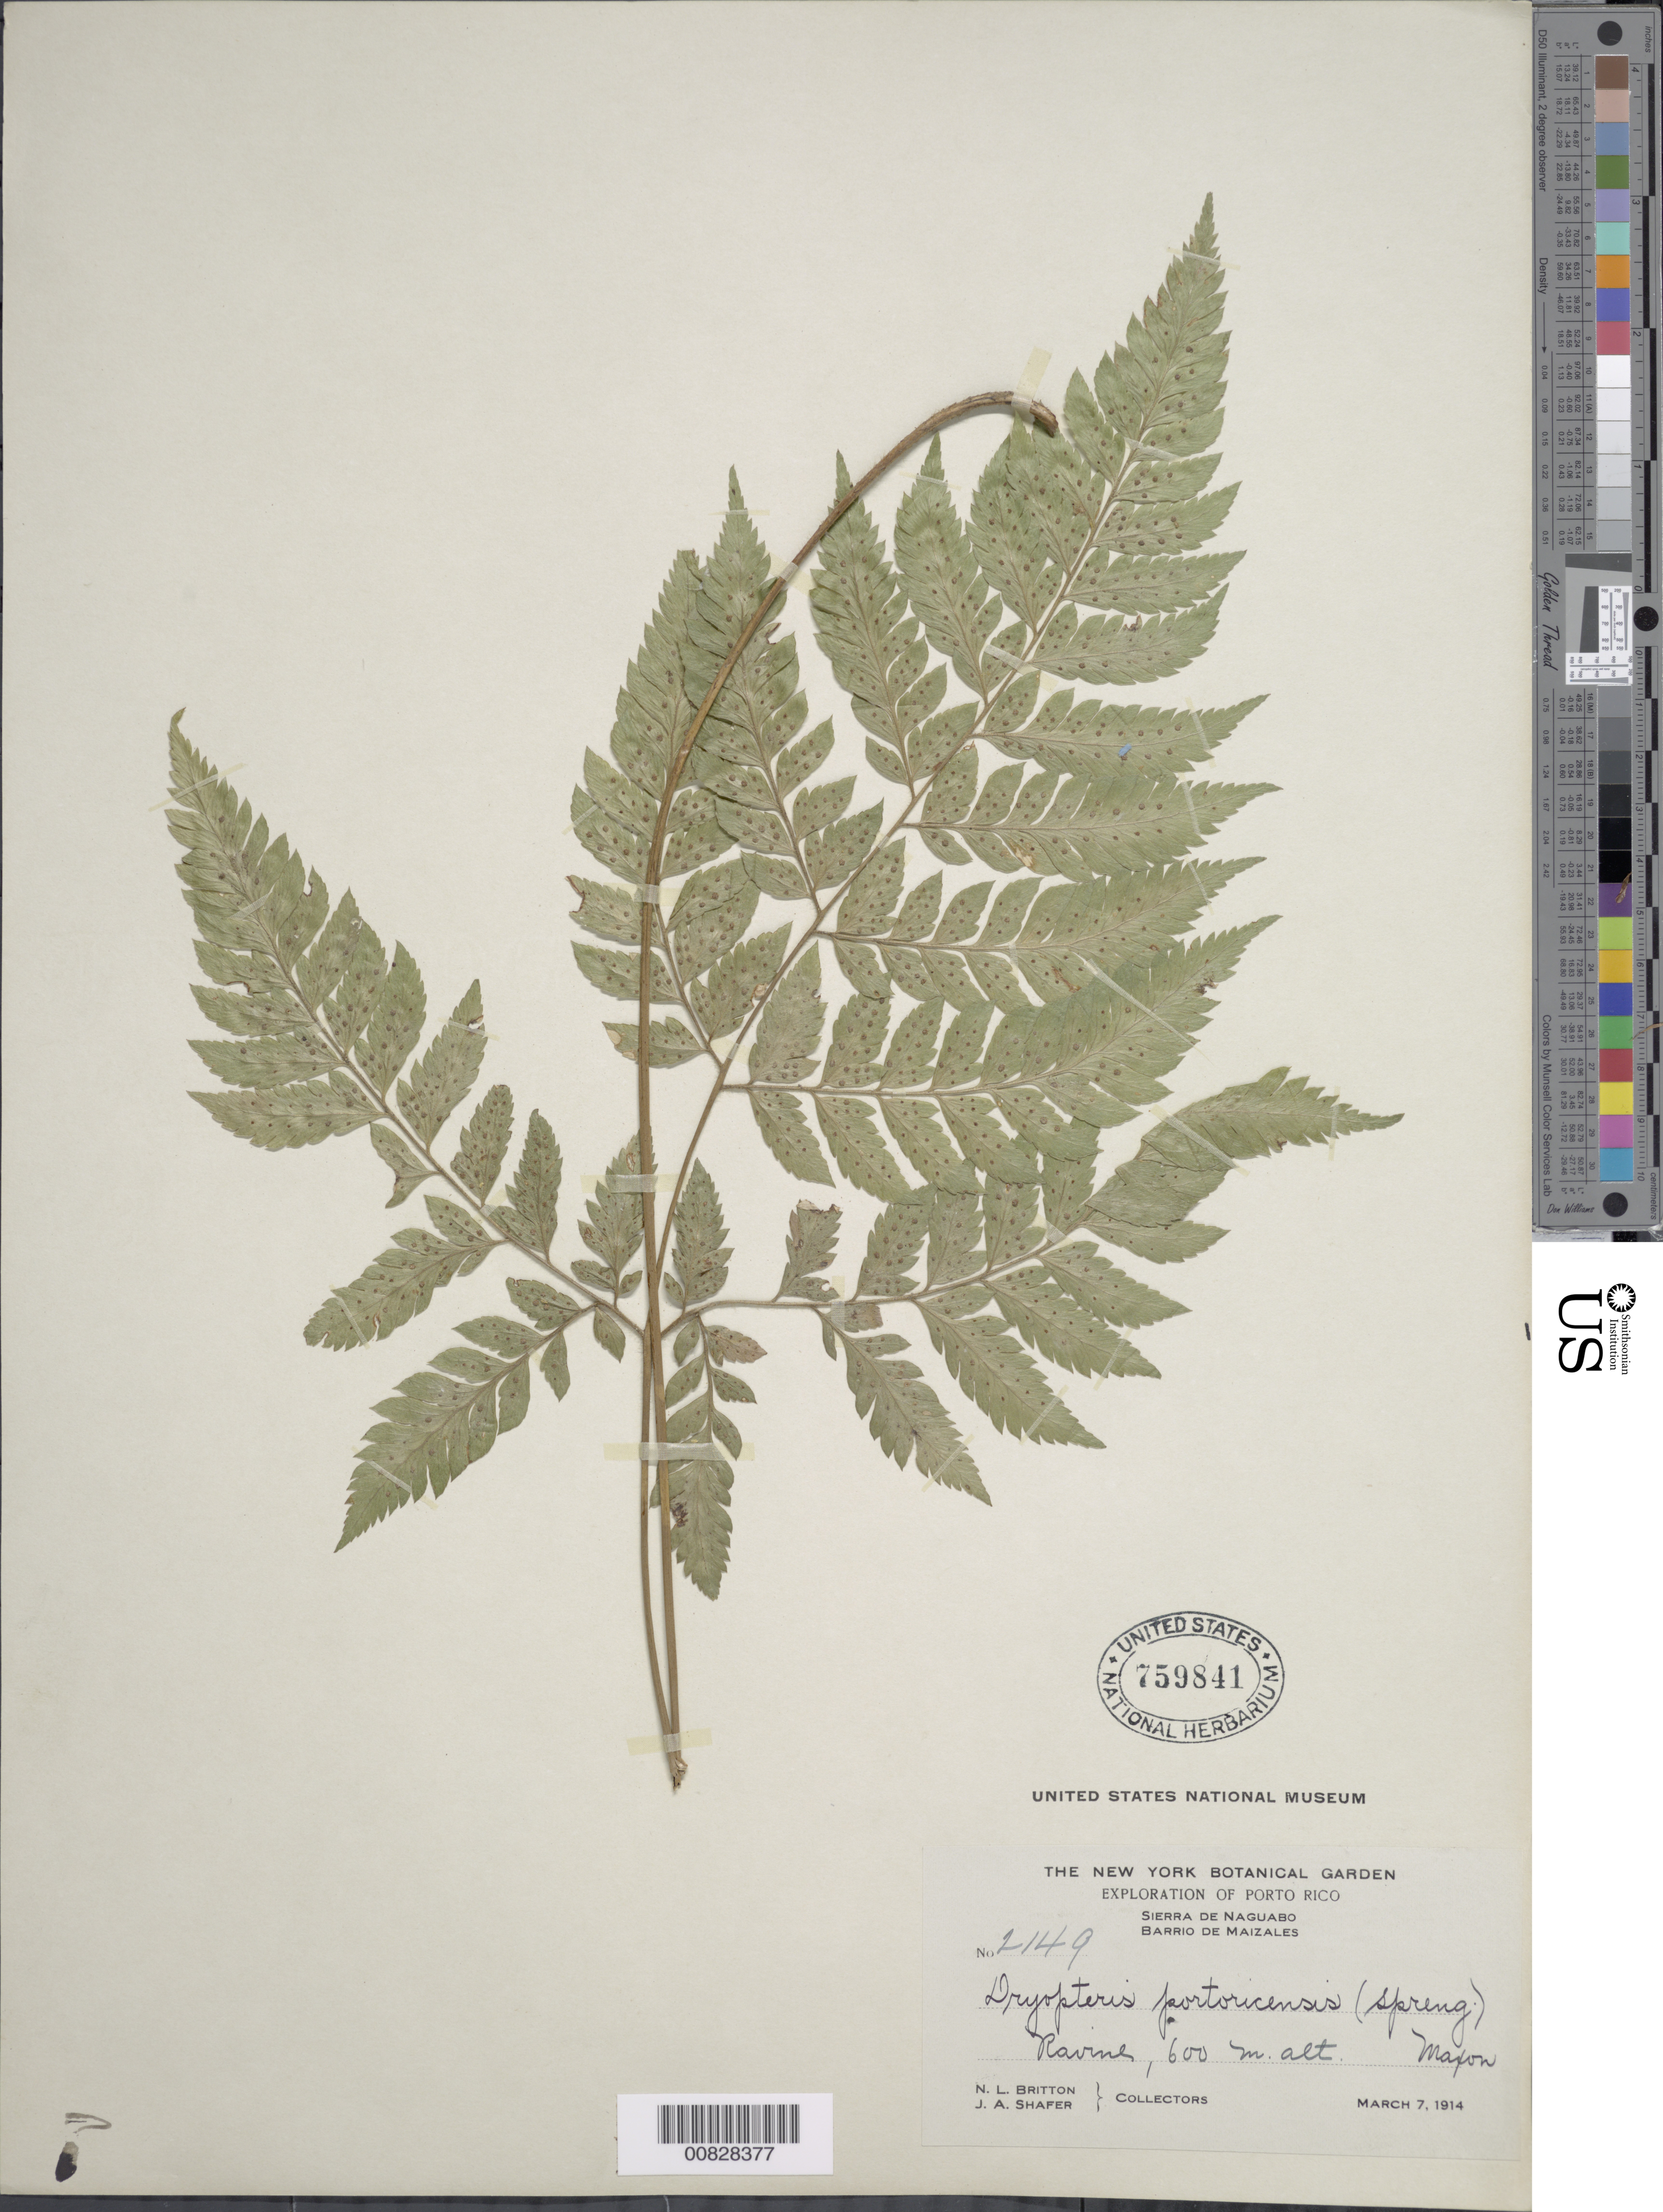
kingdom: Plantae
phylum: Tracheophyta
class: Polypodiopsida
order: Polypodiales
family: Dryopteridaceae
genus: Polystichopsis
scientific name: Polystichopsis chaerophylloides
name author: (Poir.) C.V. Morton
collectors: N. Britton & J. A. Shafer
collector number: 2149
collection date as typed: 07 Mar 1914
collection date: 1914-03-07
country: Puerto Rico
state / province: Naguabo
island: Puerto Rico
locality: Sierra de Naguabo, Barrio de Maizales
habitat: Ravine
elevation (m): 600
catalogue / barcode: US 759841